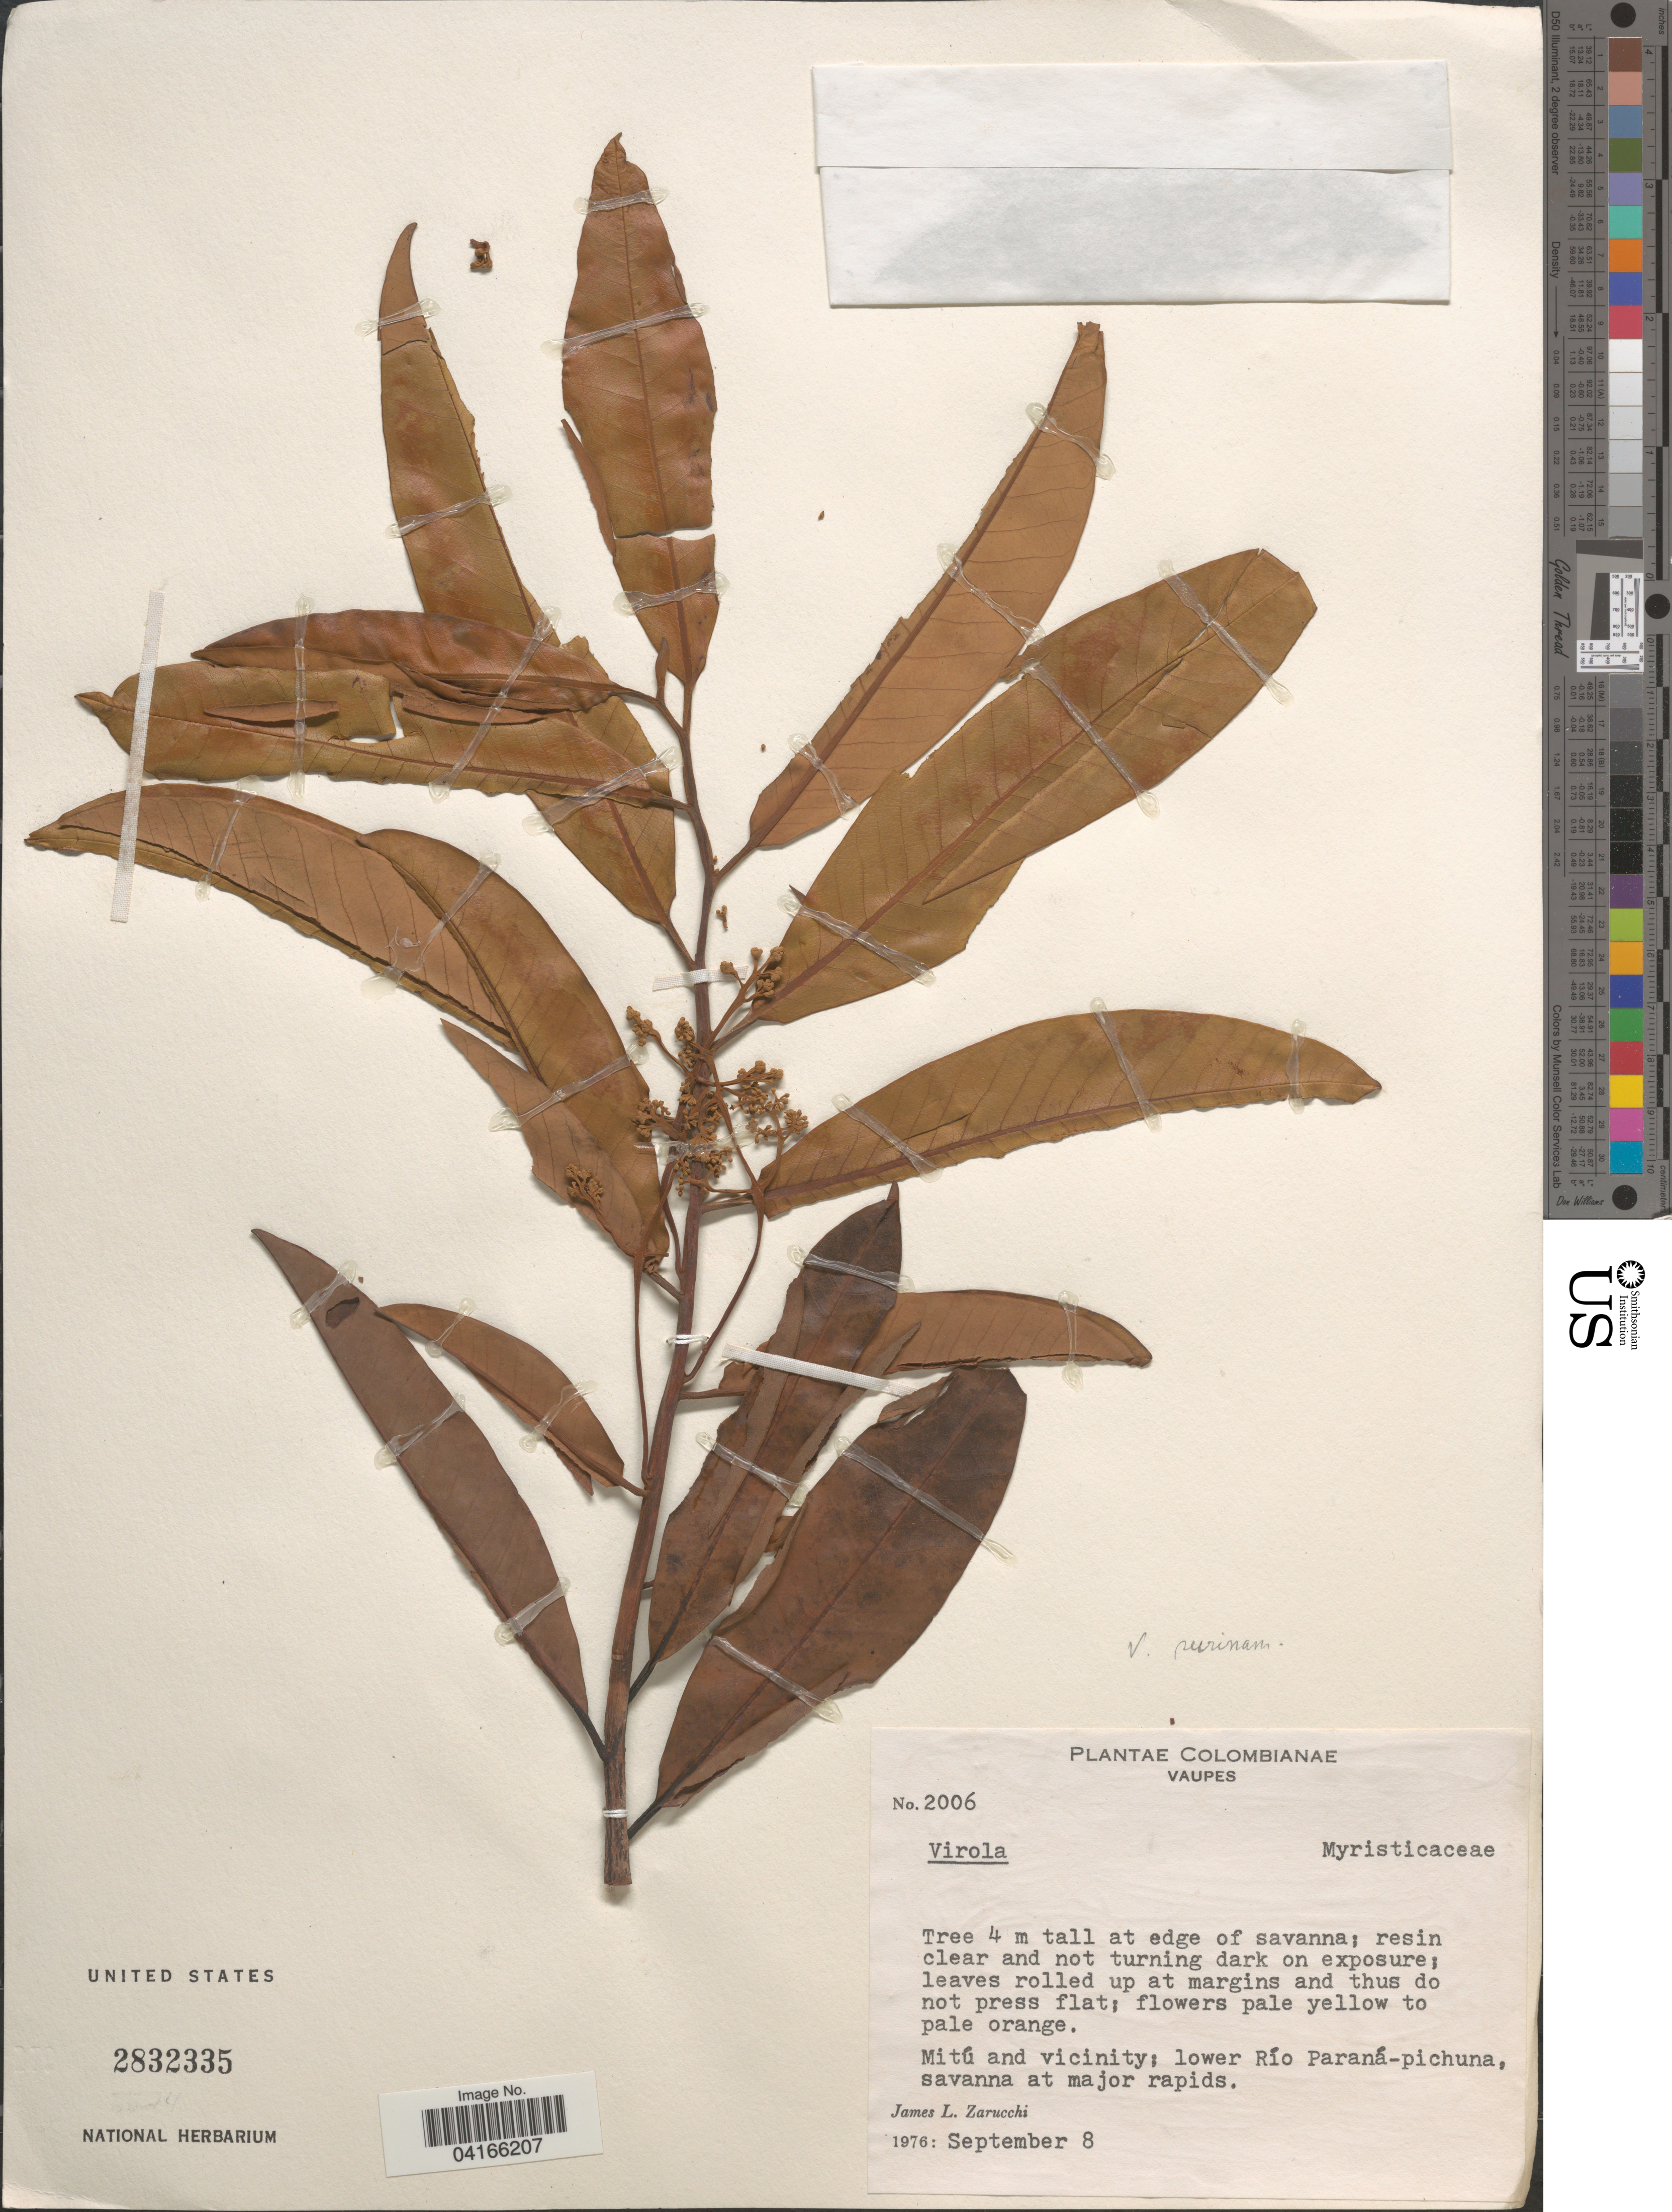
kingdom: Plantae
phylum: Tracheophyta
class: Magnoliopsida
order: Magnoliales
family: Myristicaceae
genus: Virola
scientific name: Virola sp.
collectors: J. L. Zarucchi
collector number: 2006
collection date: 1976-09-08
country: Colombia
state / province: Vaupés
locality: Mitú and vicinity; lower Río Paraná-pichuna, savanna at major rapids.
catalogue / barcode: US 2832335